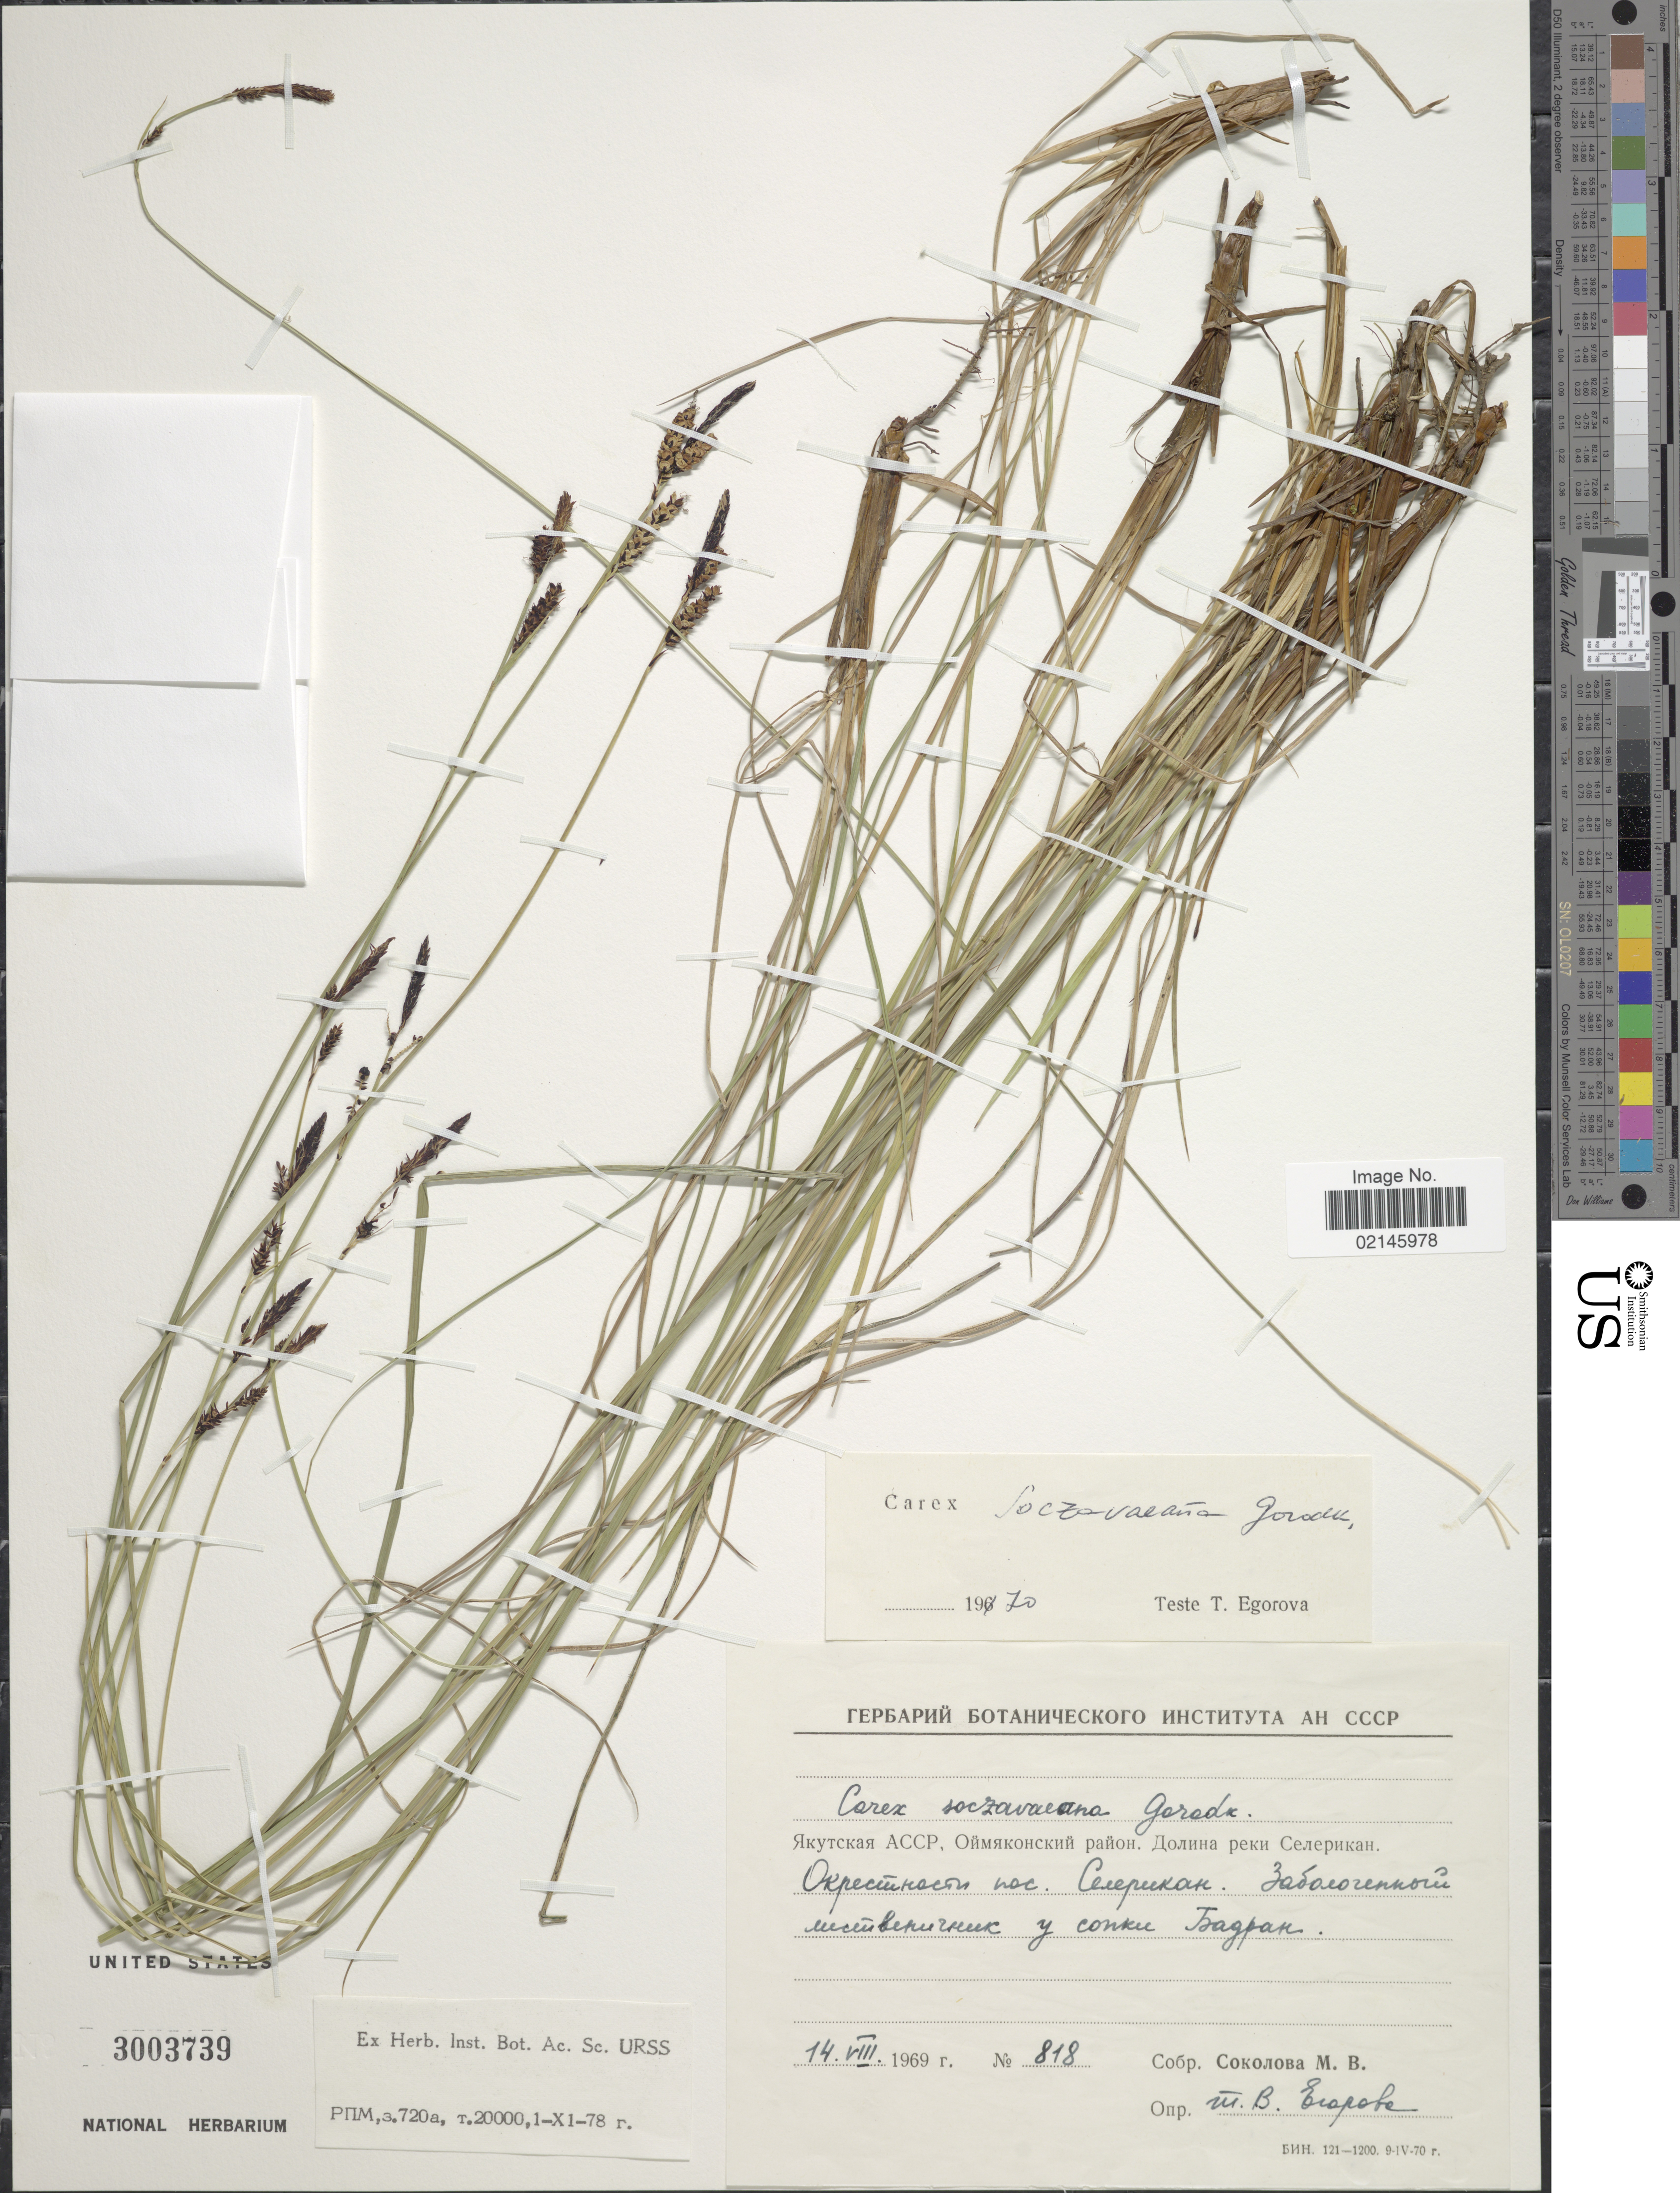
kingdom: Plantae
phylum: Tracheophyta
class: Liliopsida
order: Poales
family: Cyperaceae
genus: Carex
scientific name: Carex soczavaeana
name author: Gorodkov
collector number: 818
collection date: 1969-08-14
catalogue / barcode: US 3003739